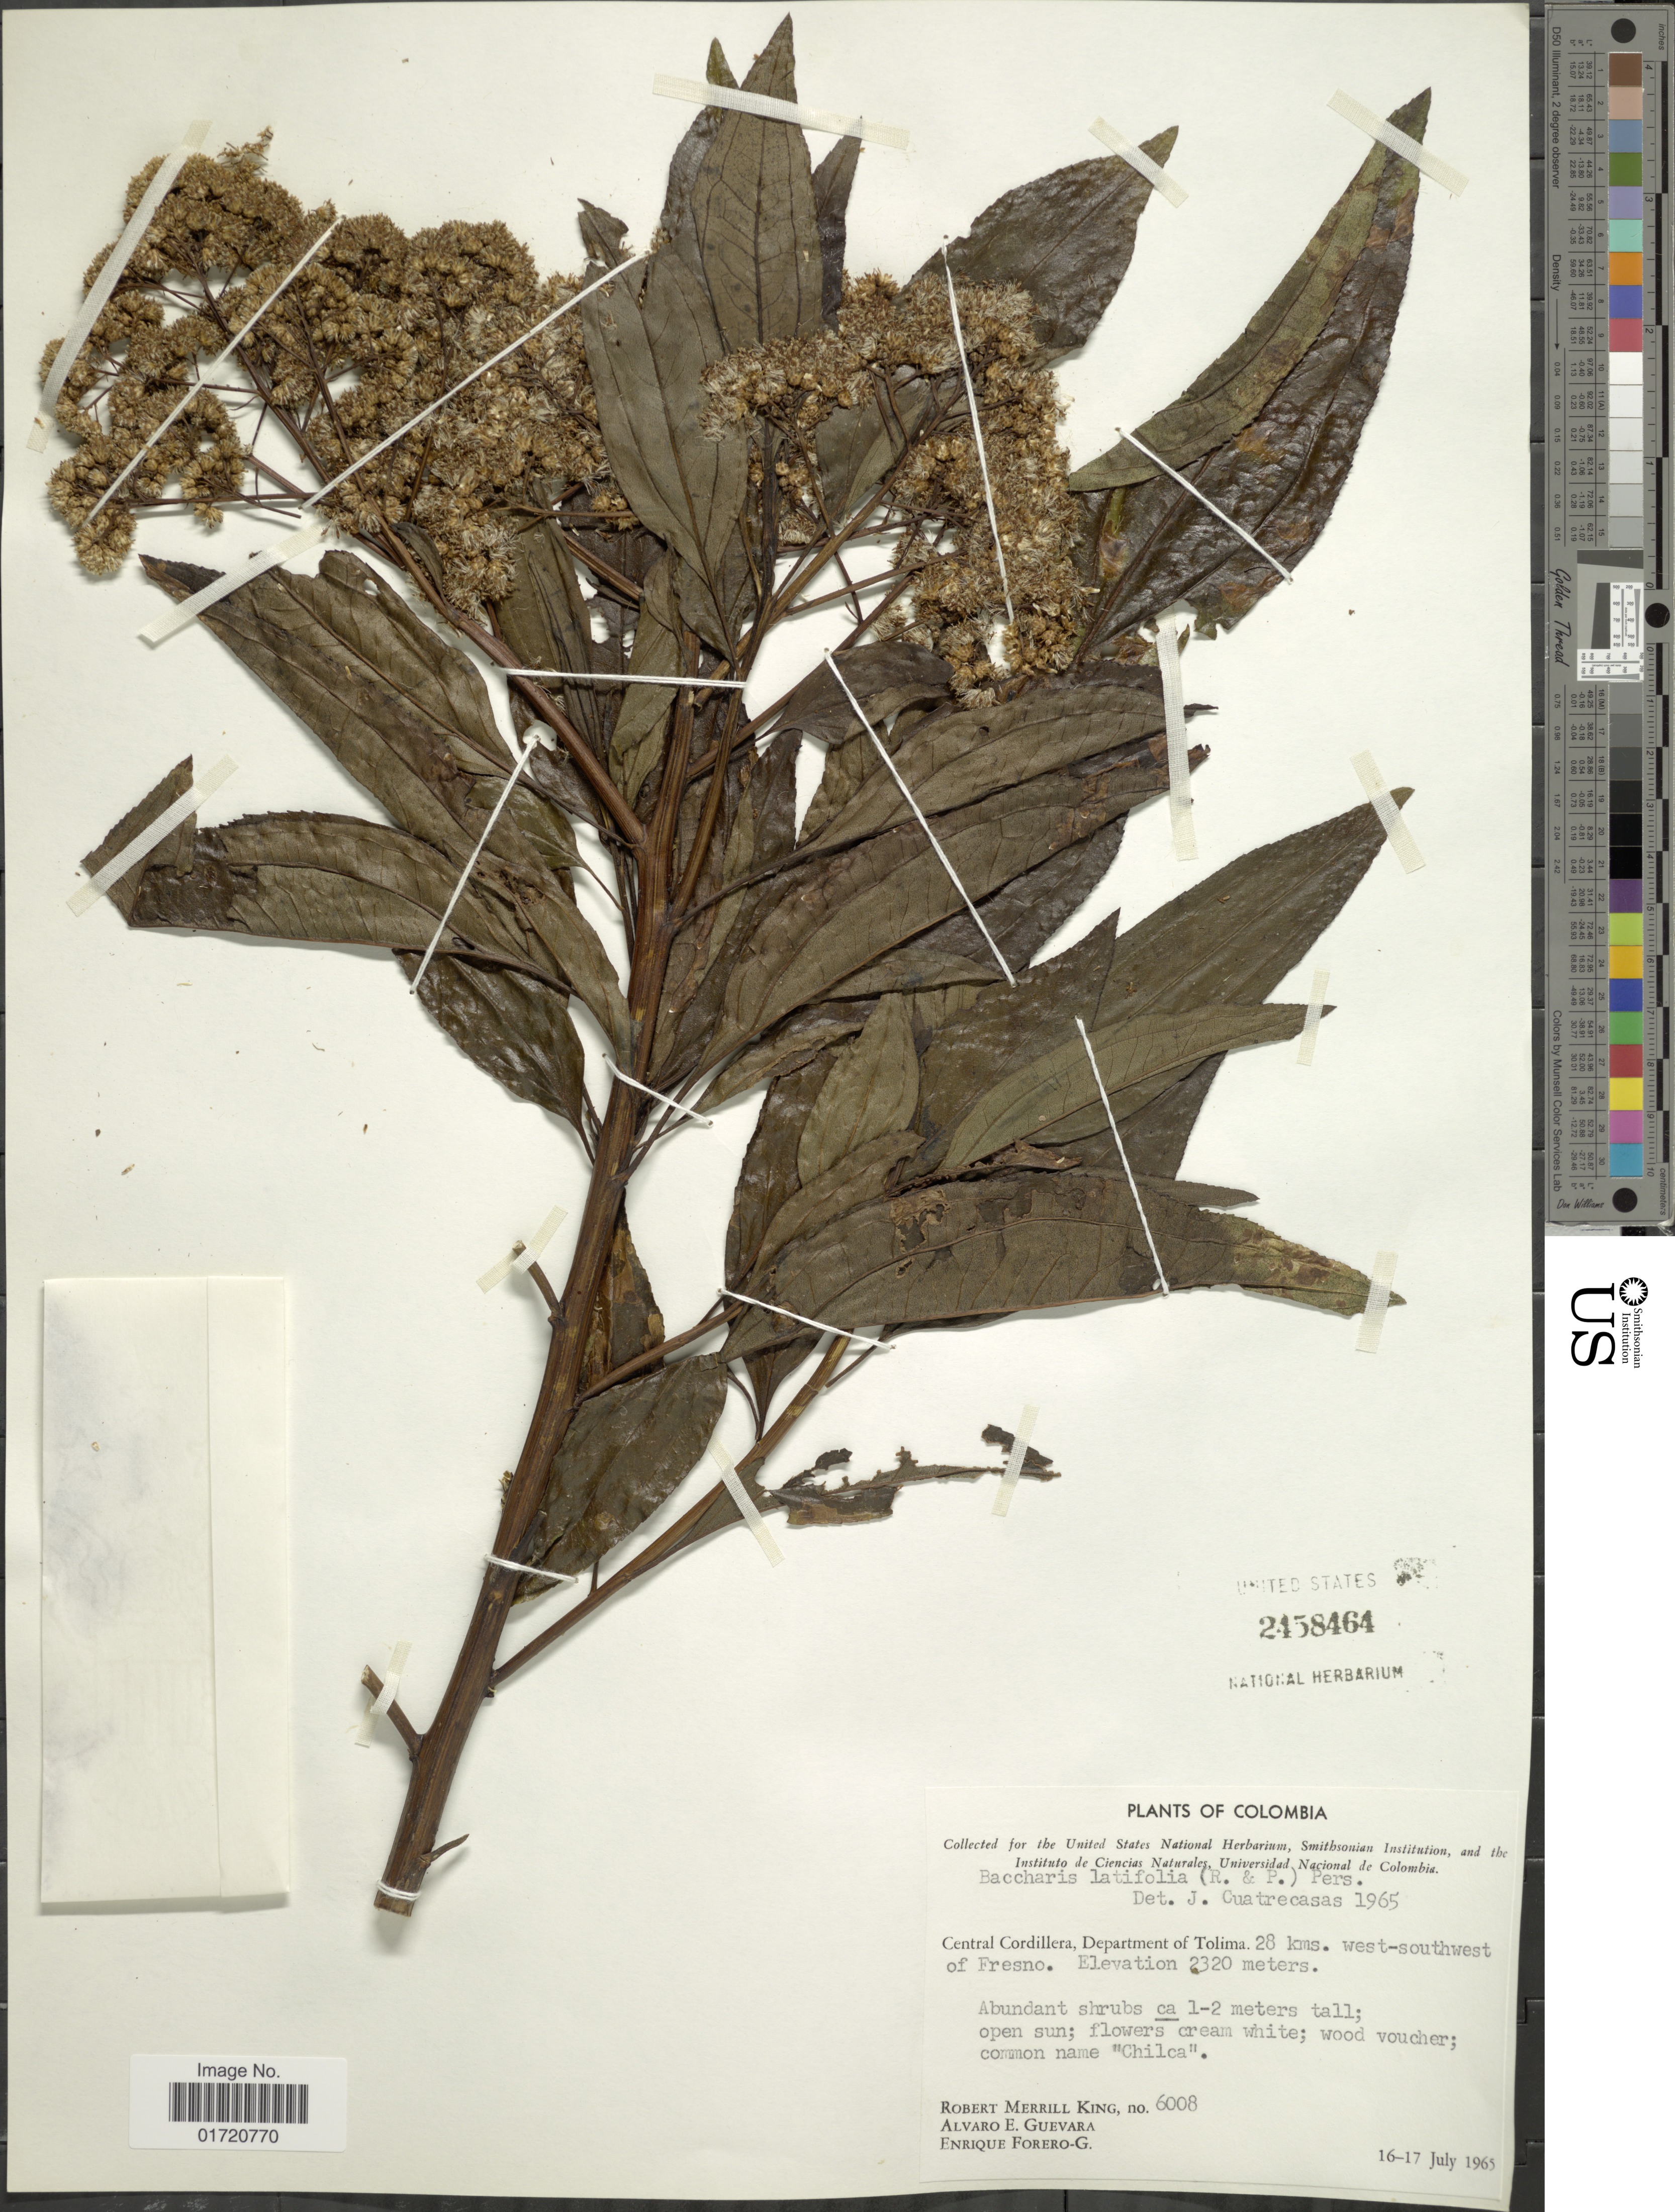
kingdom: Plantae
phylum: Tracheophyta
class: Magnoliopsida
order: Asterales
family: Asteraceae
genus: Baccharis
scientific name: Baccharis latifolia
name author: (Ruiz & Pav.) Pers.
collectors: R. M. King, A. E. Guevara & E. Forero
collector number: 6008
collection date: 1965-07-16/1965-07-17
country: Colombia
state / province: Tolima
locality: Central Cordillera, 28 kms west-southwest of Fresno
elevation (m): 2320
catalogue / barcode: US 2458464